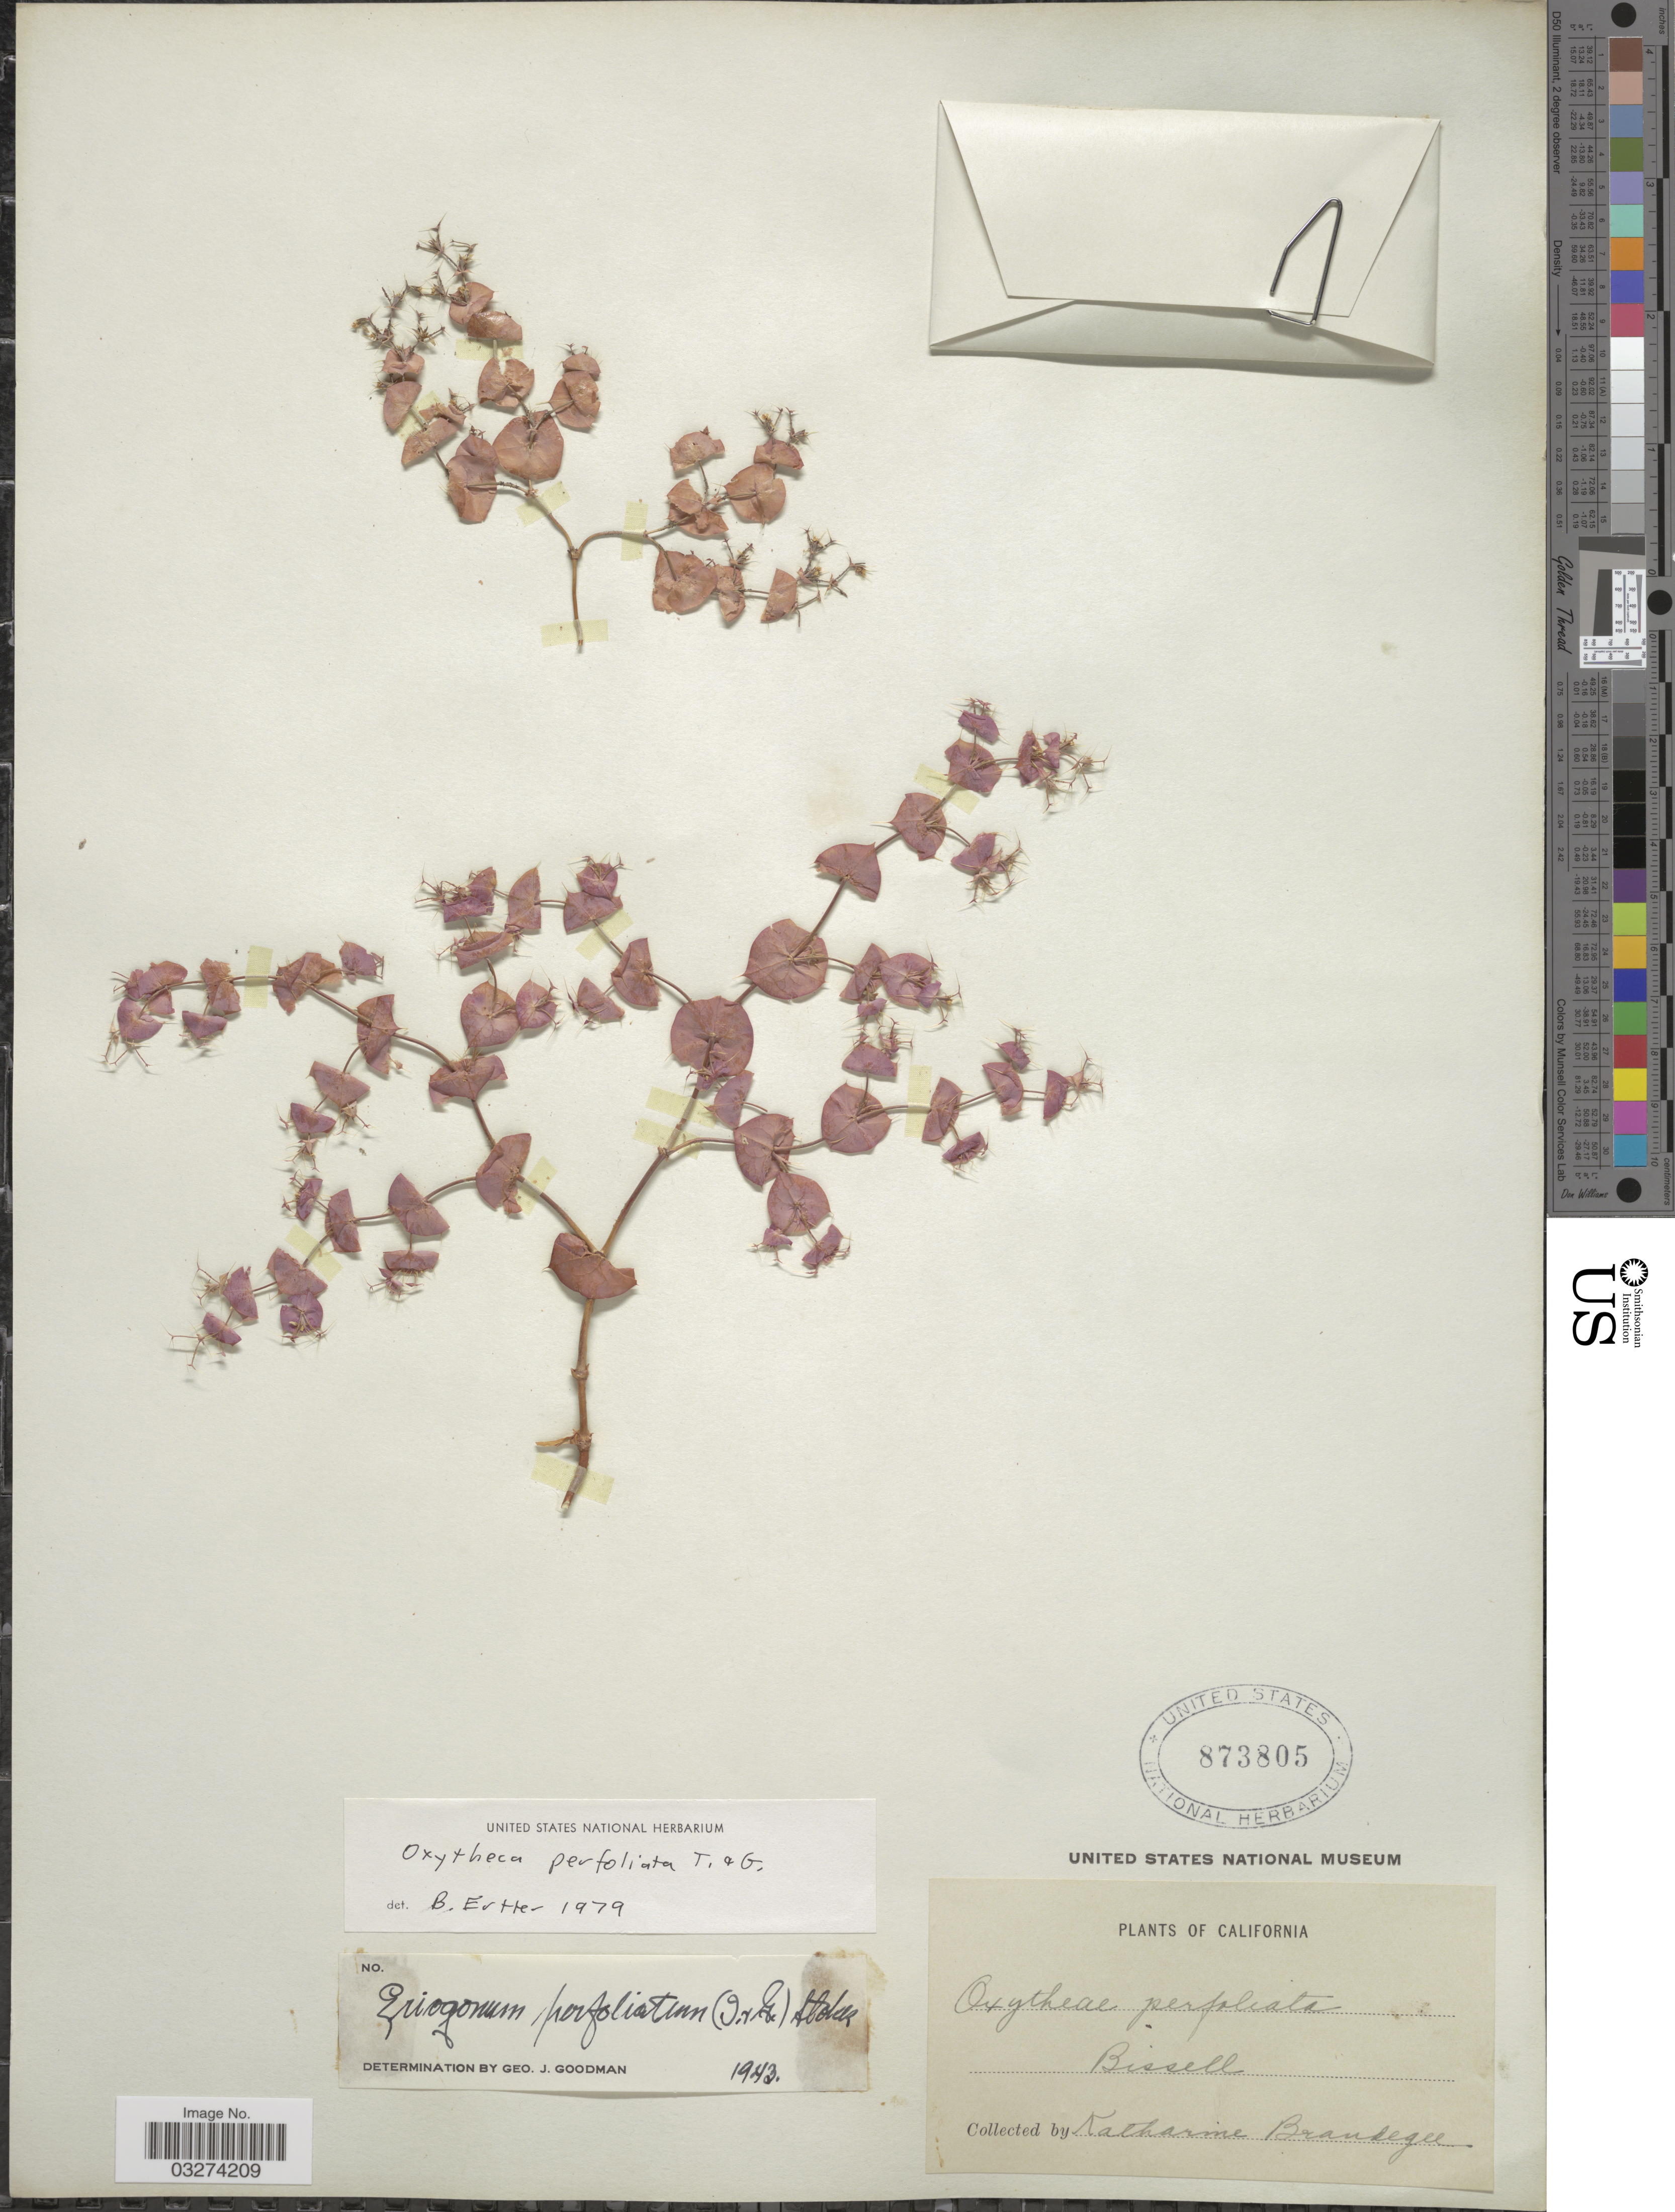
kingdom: Plantae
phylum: Tracheophyta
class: Magnoliopsida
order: Caryophyllales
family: Polygonaceae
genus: Oxytheca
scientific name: Oxytheca perfoliata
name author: Torr. & A. Gray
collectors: M. K. Brandegee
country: United States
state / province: California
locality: Bissell.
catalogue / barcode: US 873805